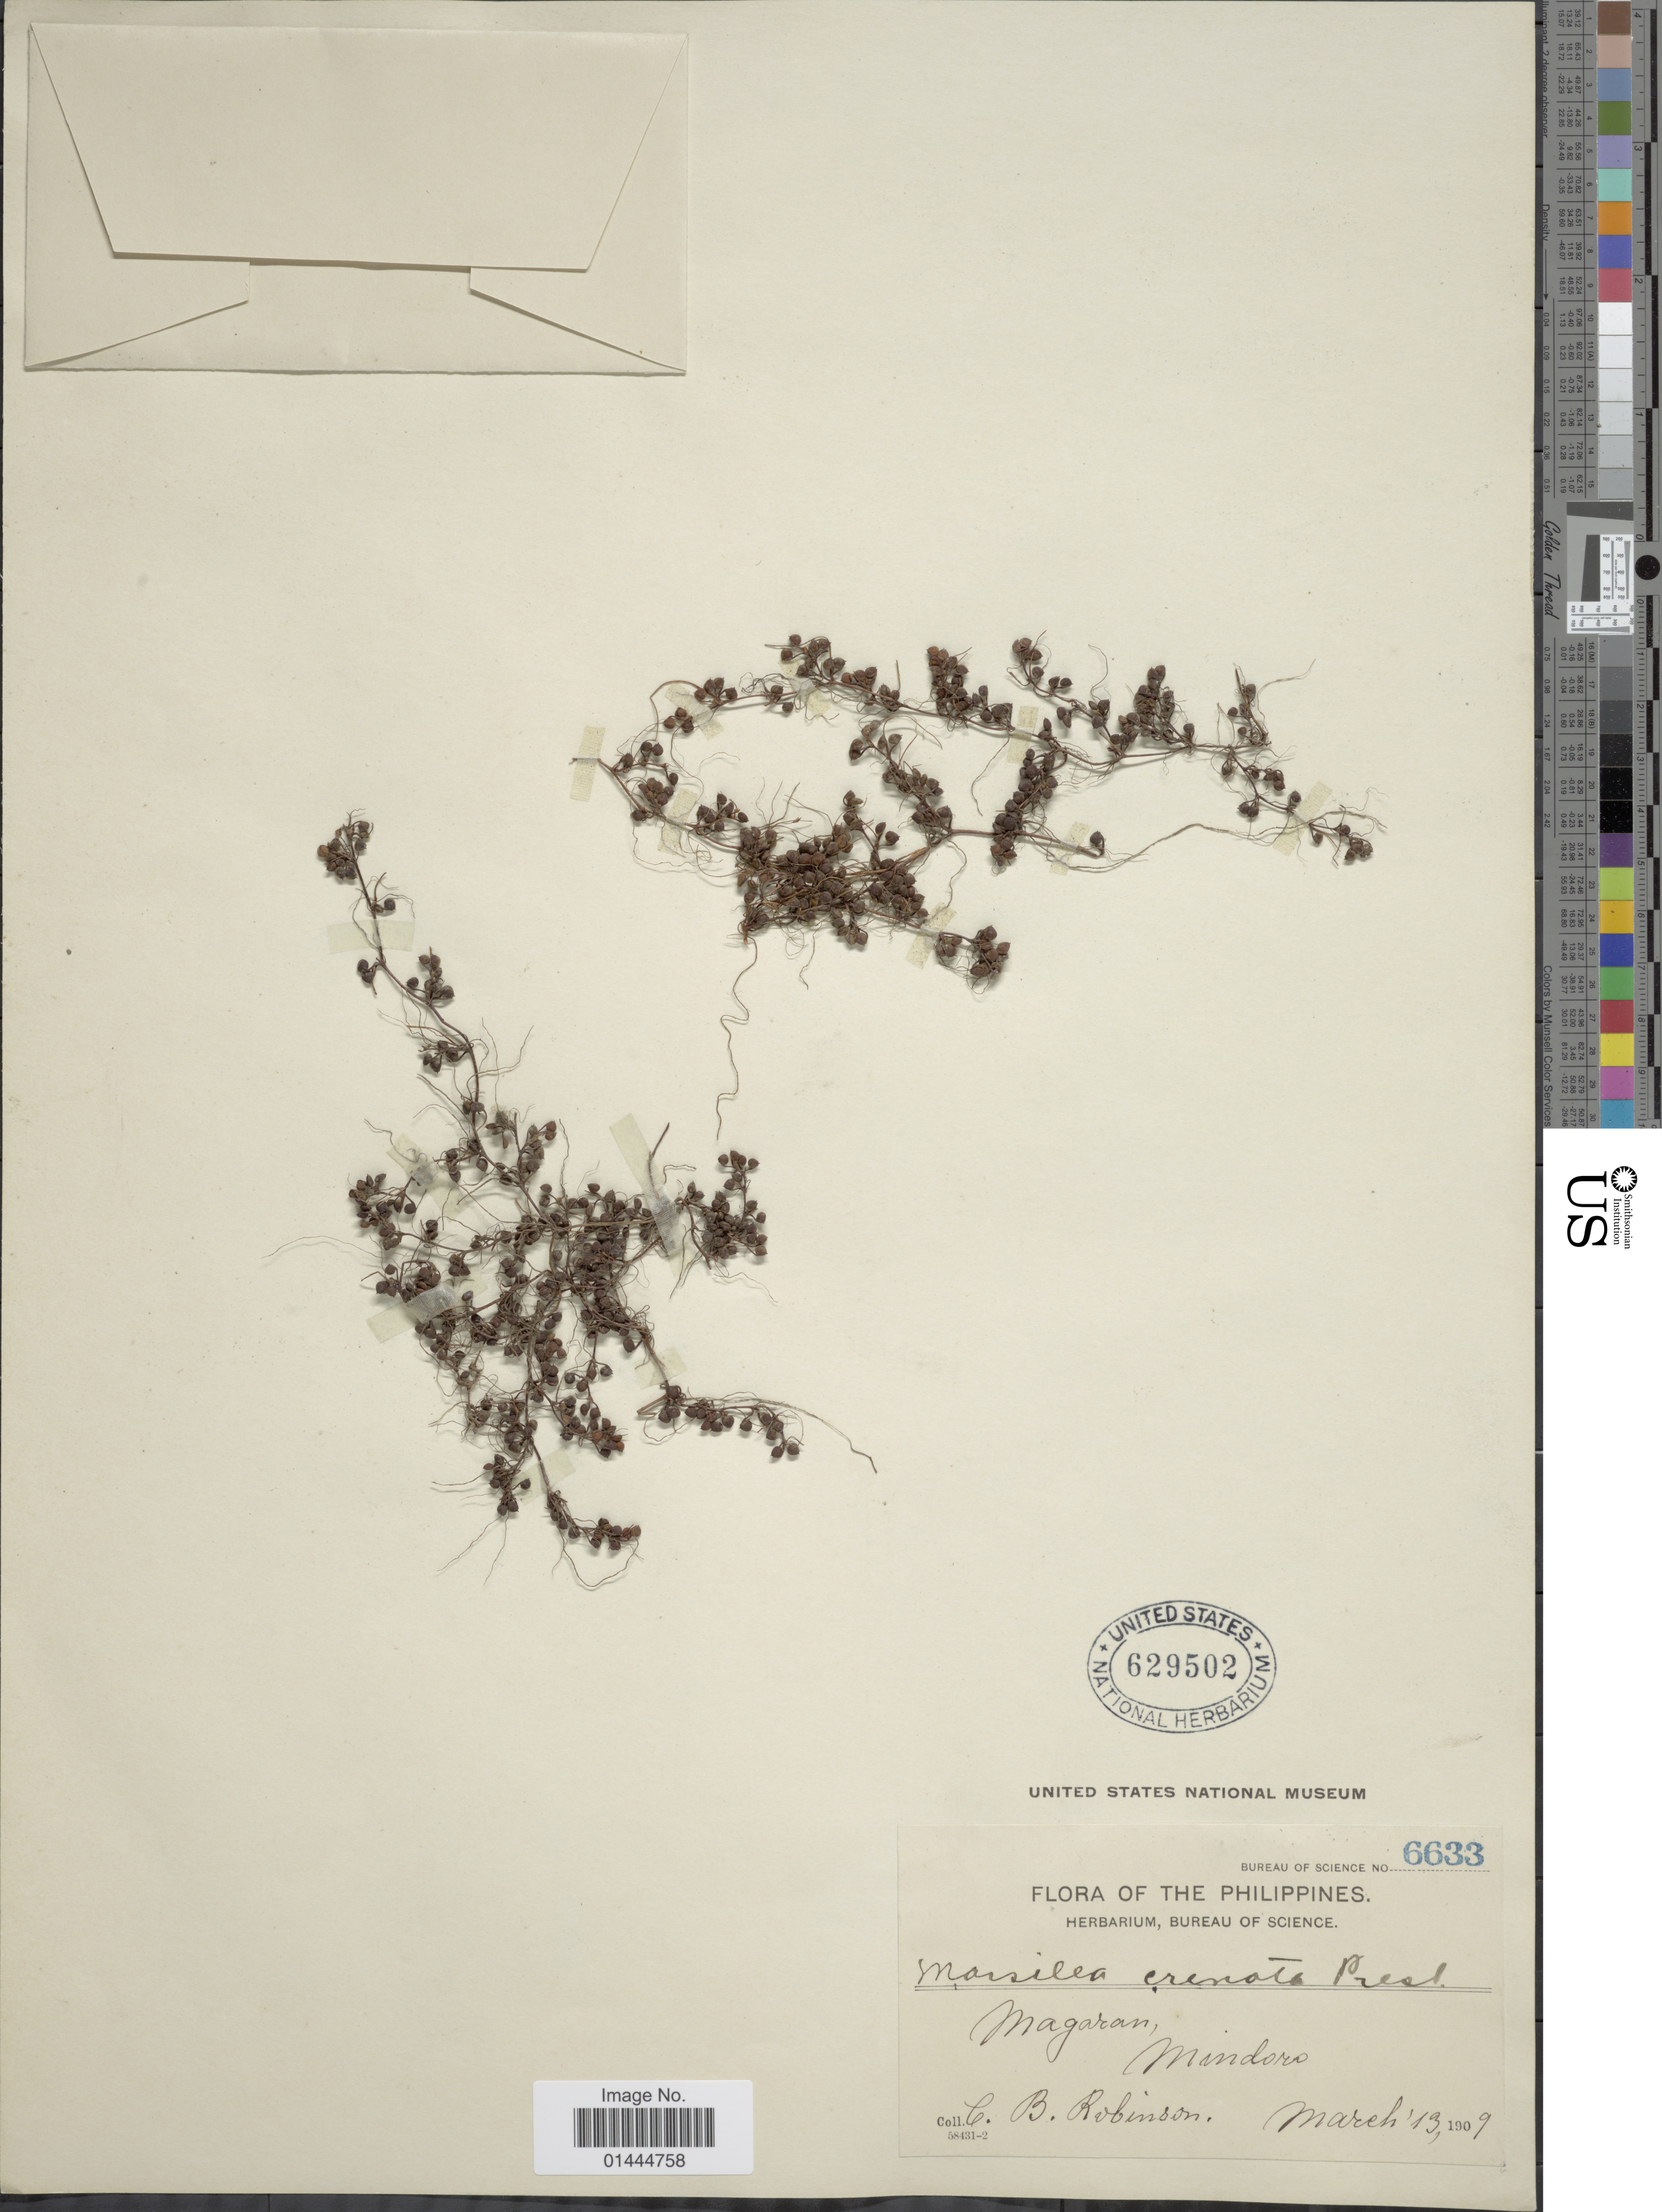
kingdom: Plantae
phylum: Tracheophyta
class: Polypodiopsida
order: Salviniales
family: Marsileaceae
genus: Marsilea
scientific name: Marsilea crenata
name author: C. Presl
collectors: C. Robinson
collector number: Bureau of Science 6633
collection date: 1909-03-13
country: Philippines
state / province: Mimaropa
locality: Magaran, Mindoro.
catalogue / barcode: US 629502